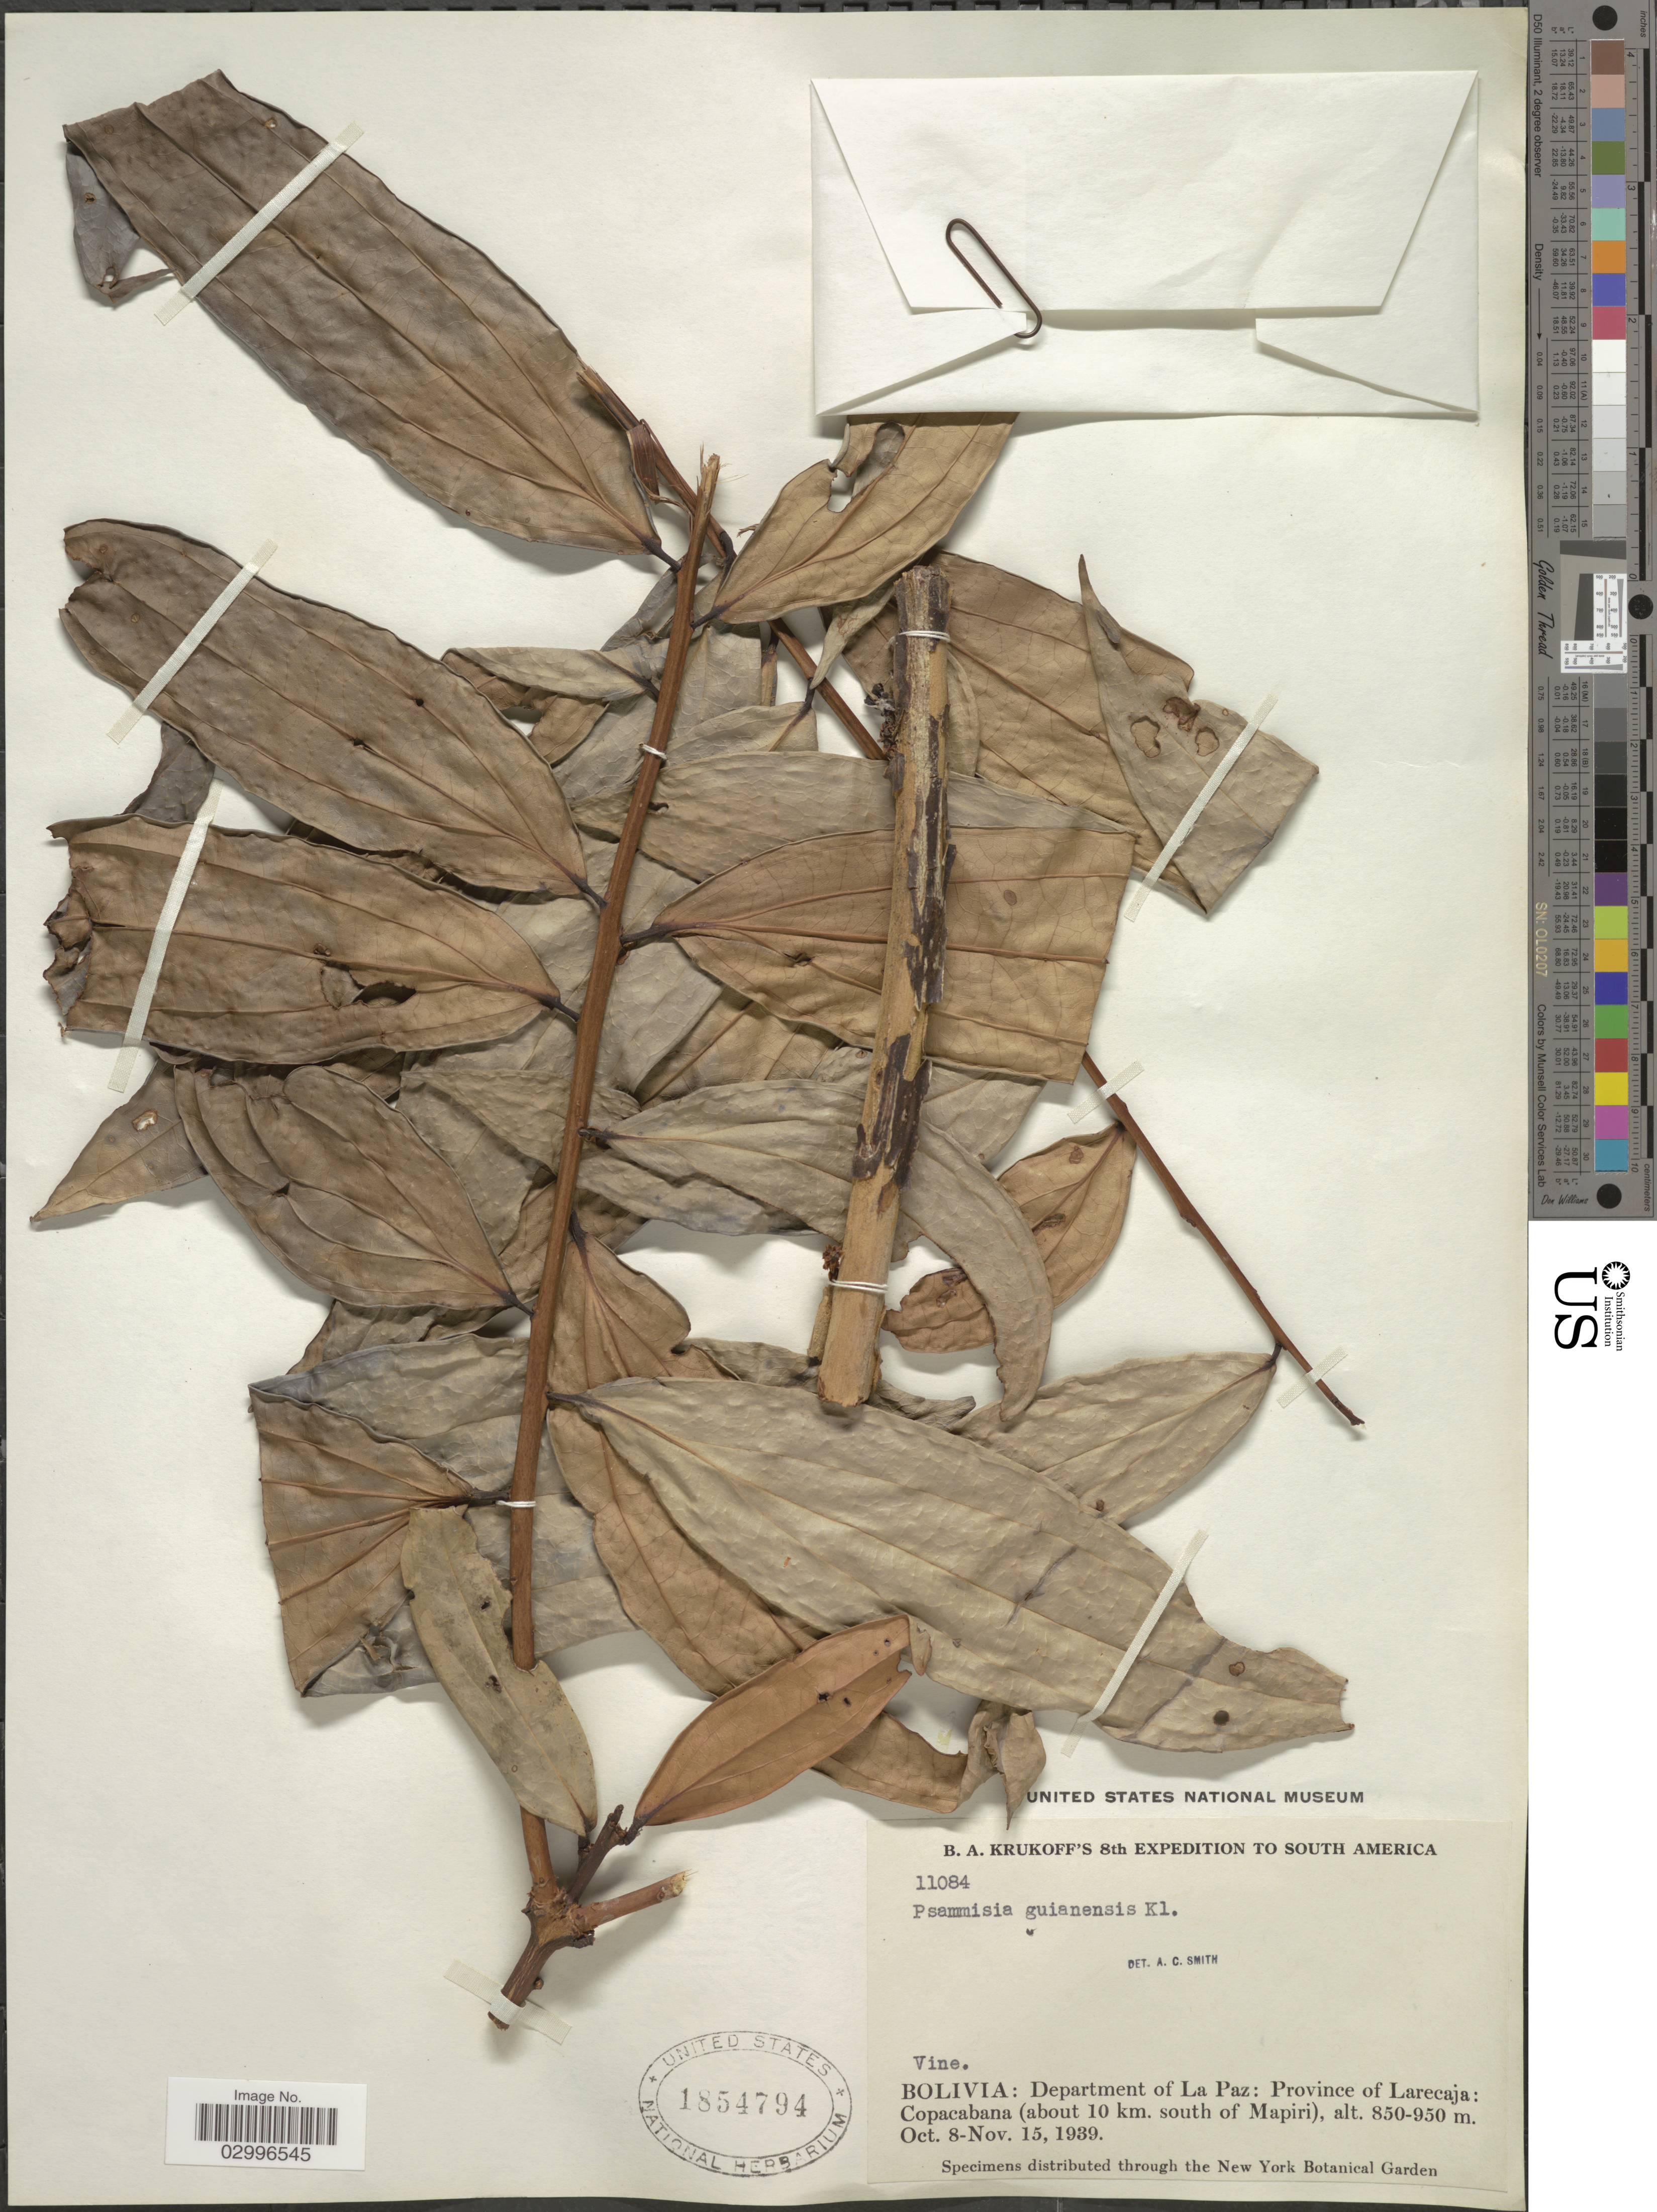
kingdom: Plantae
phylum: Tracheophyta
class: Magnoliopsida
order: Ericales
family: Ericaceae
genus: Psammisia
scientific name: Psammisia guianensis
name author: Klotzsch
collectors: B. A. Krukoff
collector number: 11084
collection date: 1939-10-08/1939-11-15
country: Bolivia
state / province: La Paz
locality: Department of La Paz: Province of Larecaja: Copacabana (about 10 km. south of Mapiri).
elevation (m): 850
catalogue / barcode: US 1854794